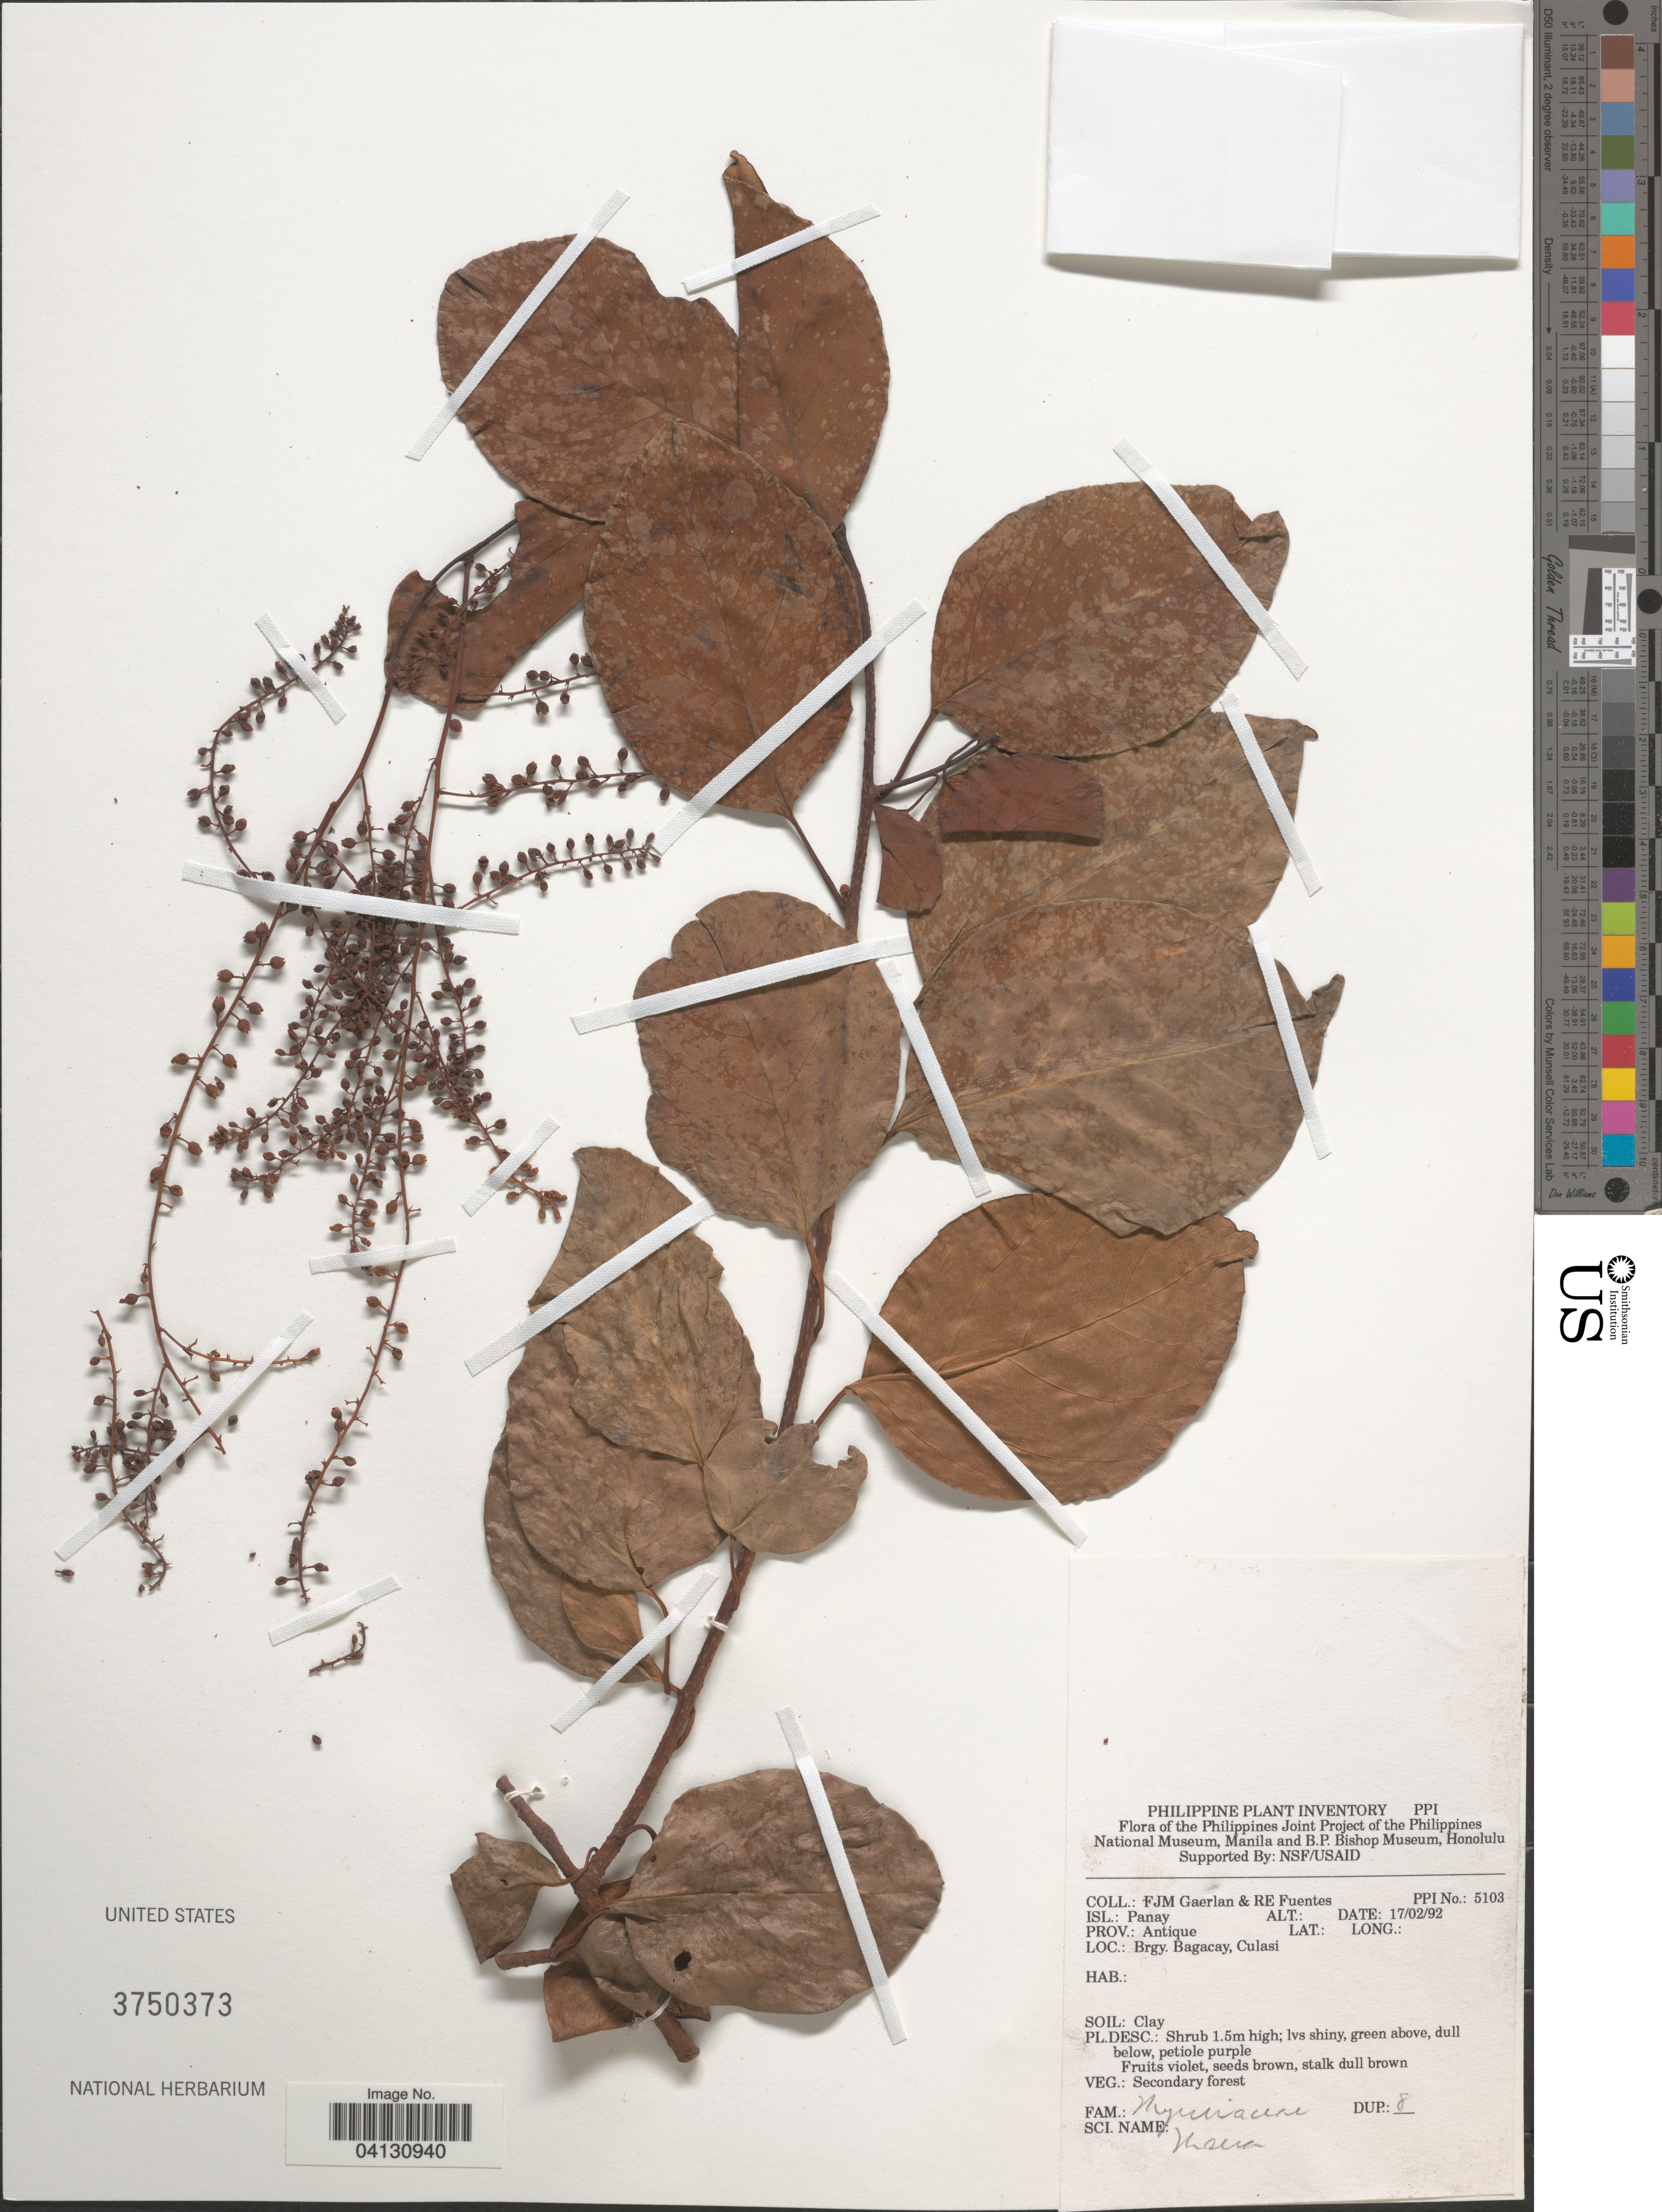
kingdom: Plantae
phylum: Tracheophyta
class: Magnoliopsida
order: Ericales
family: Primulaceae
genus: Maesa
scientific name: Maesa sp.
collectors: F. Gaerlan & R. Fuentes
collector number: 5103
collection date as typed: Transcribed d/m/y: 17/2/92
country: Philippines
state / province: Western Visayas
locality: Isl.: Panay. Prov.: Antique. Brgy. Bagacay, Culasi.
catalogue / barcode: US 3750373